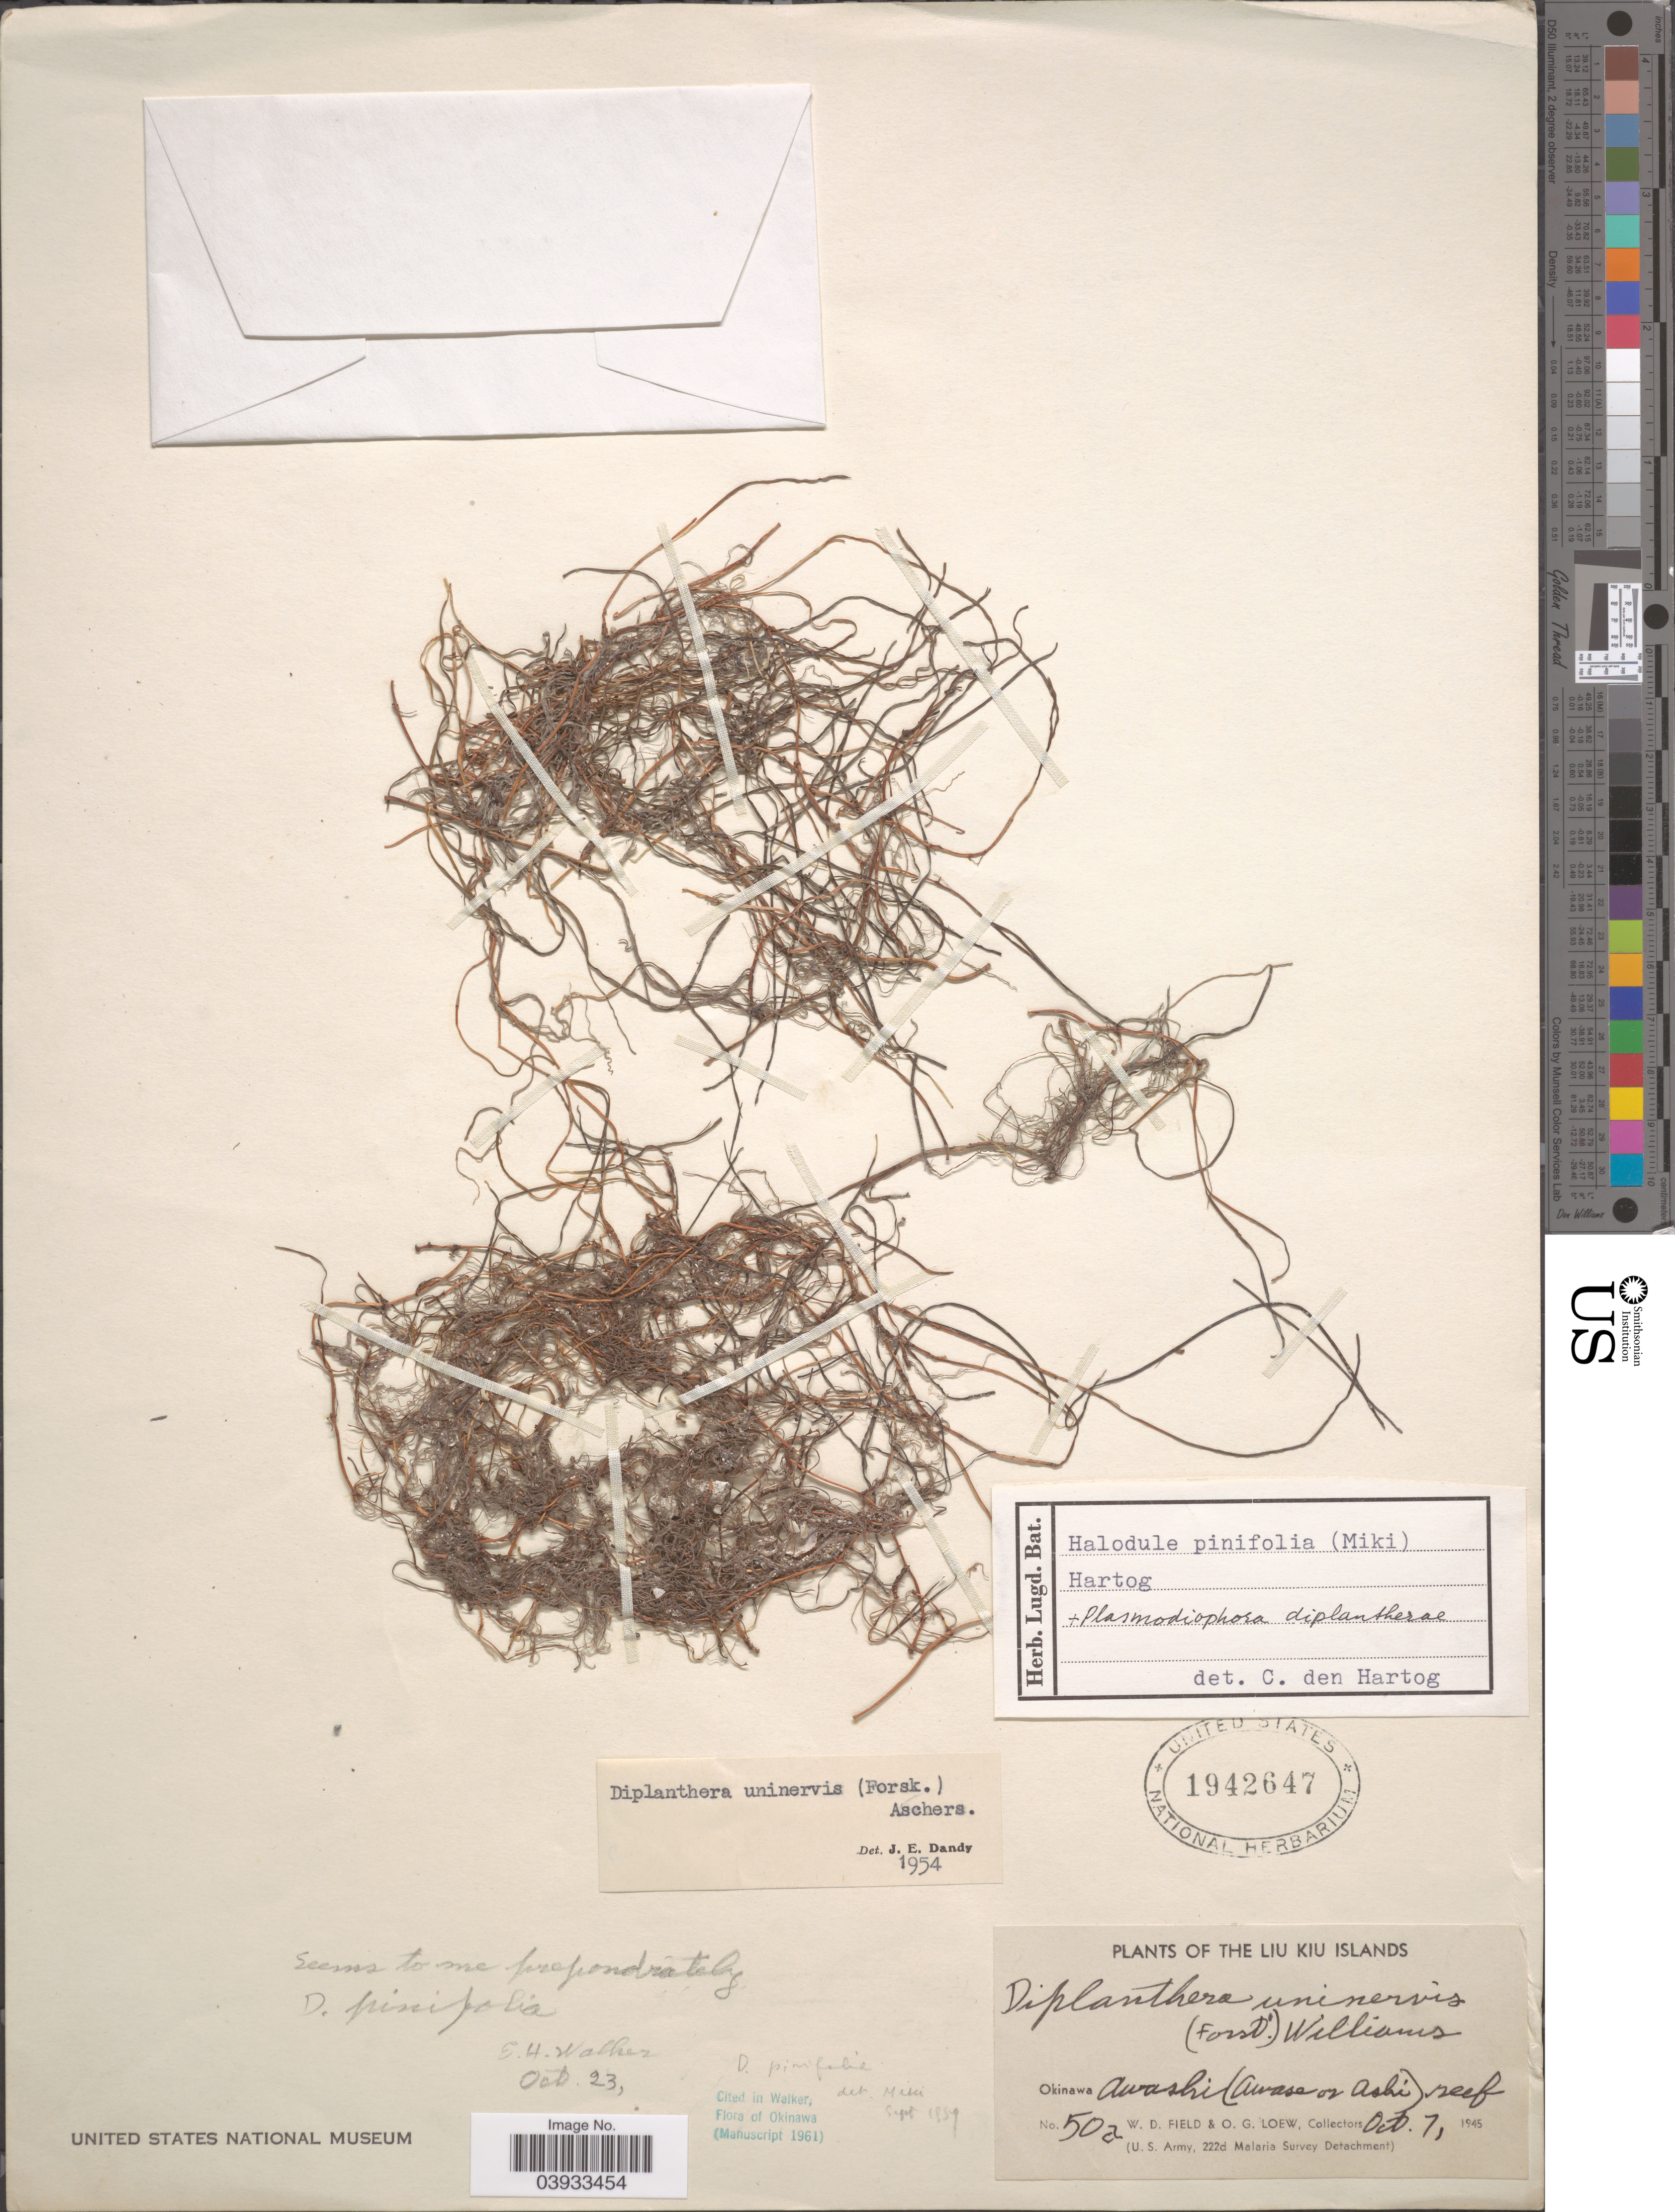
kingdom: Plantae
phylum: Tracheophyta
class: Liliopsida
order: Alismatales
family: Cymodoceaceae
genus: Halodule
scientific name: Halodule pinifolia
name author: (Miki) Hartog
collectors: W. D. Field & O. G. Loew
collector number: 50a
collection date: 1945-10-07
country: Japan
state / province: Okinawa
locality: The Liu Kiu Islands. Okinawa Awashi (Awase or Aski) reef.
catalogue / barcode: US 1942647